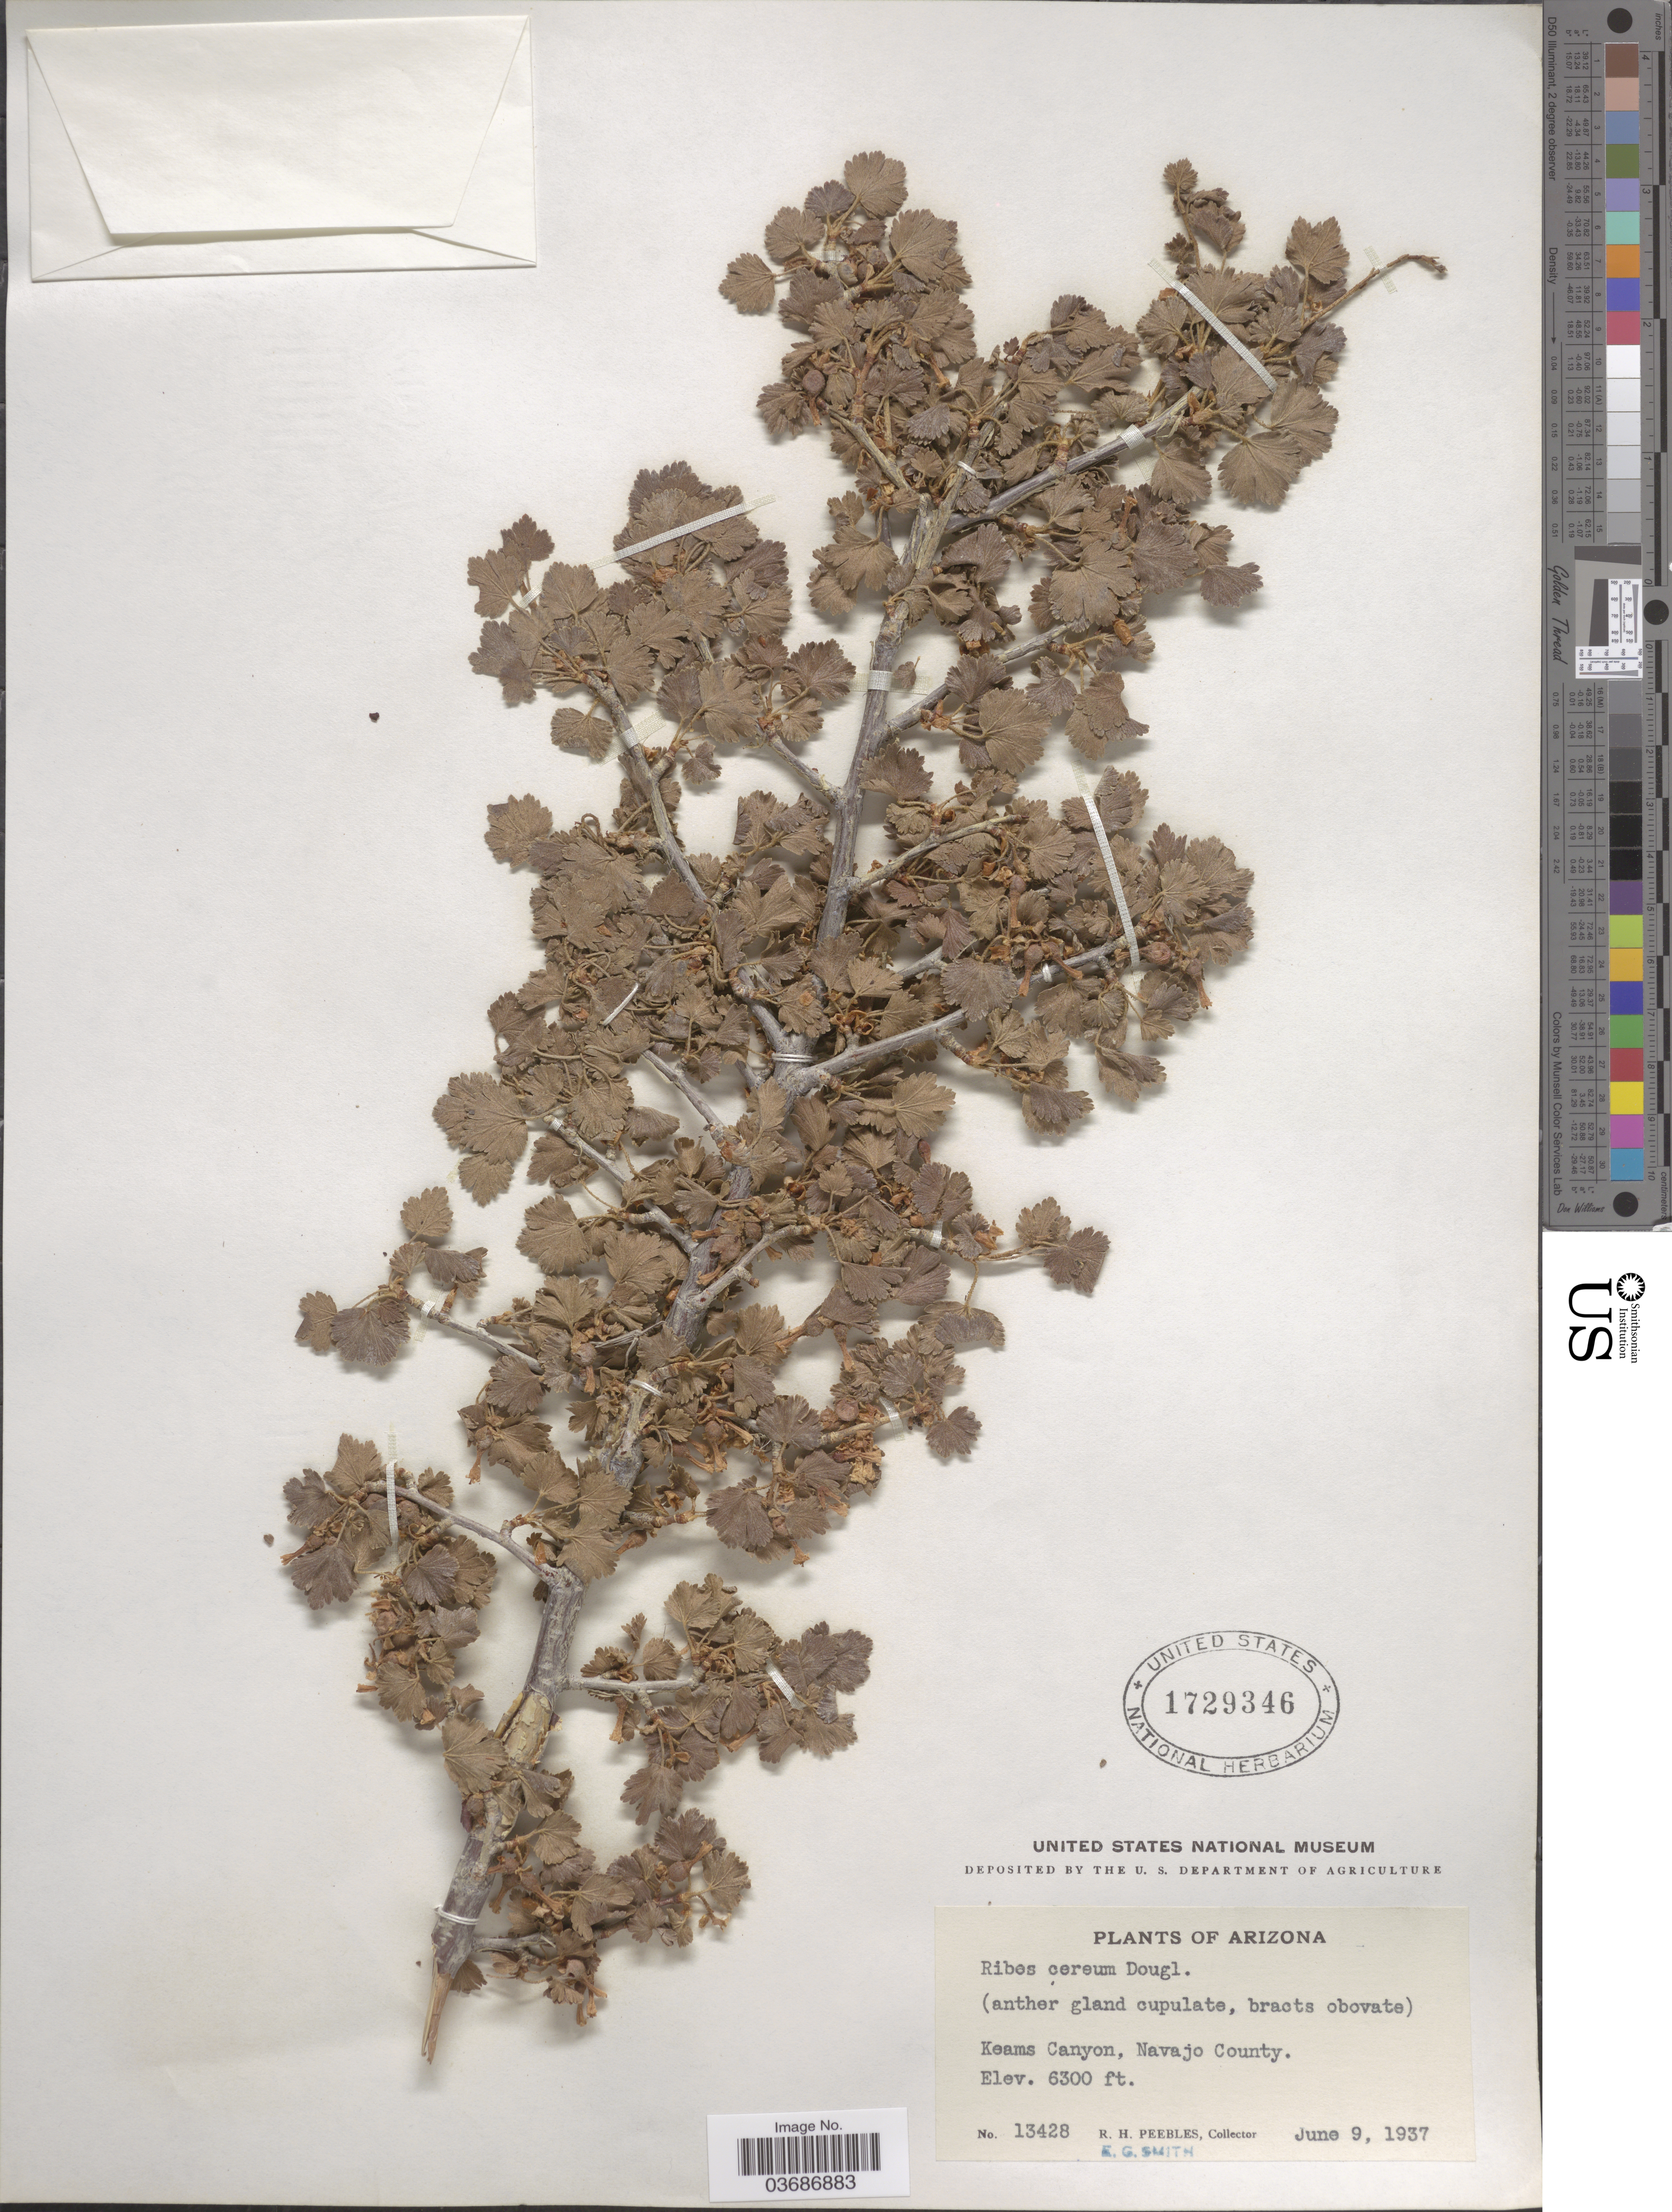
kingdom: Plantae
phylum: Tracheophyta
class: Magnoliopsida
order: Saxifragales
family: Grossulariaceae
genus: Ribes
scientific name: Ribes cereum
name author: Douglas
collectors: R. H. Peebles & E. G. Smith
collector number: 13428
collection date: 1937-06-09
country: United States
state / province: Arizona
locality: Keams Canyon, Navajo County.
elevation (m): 1920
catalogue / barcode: US 1729346